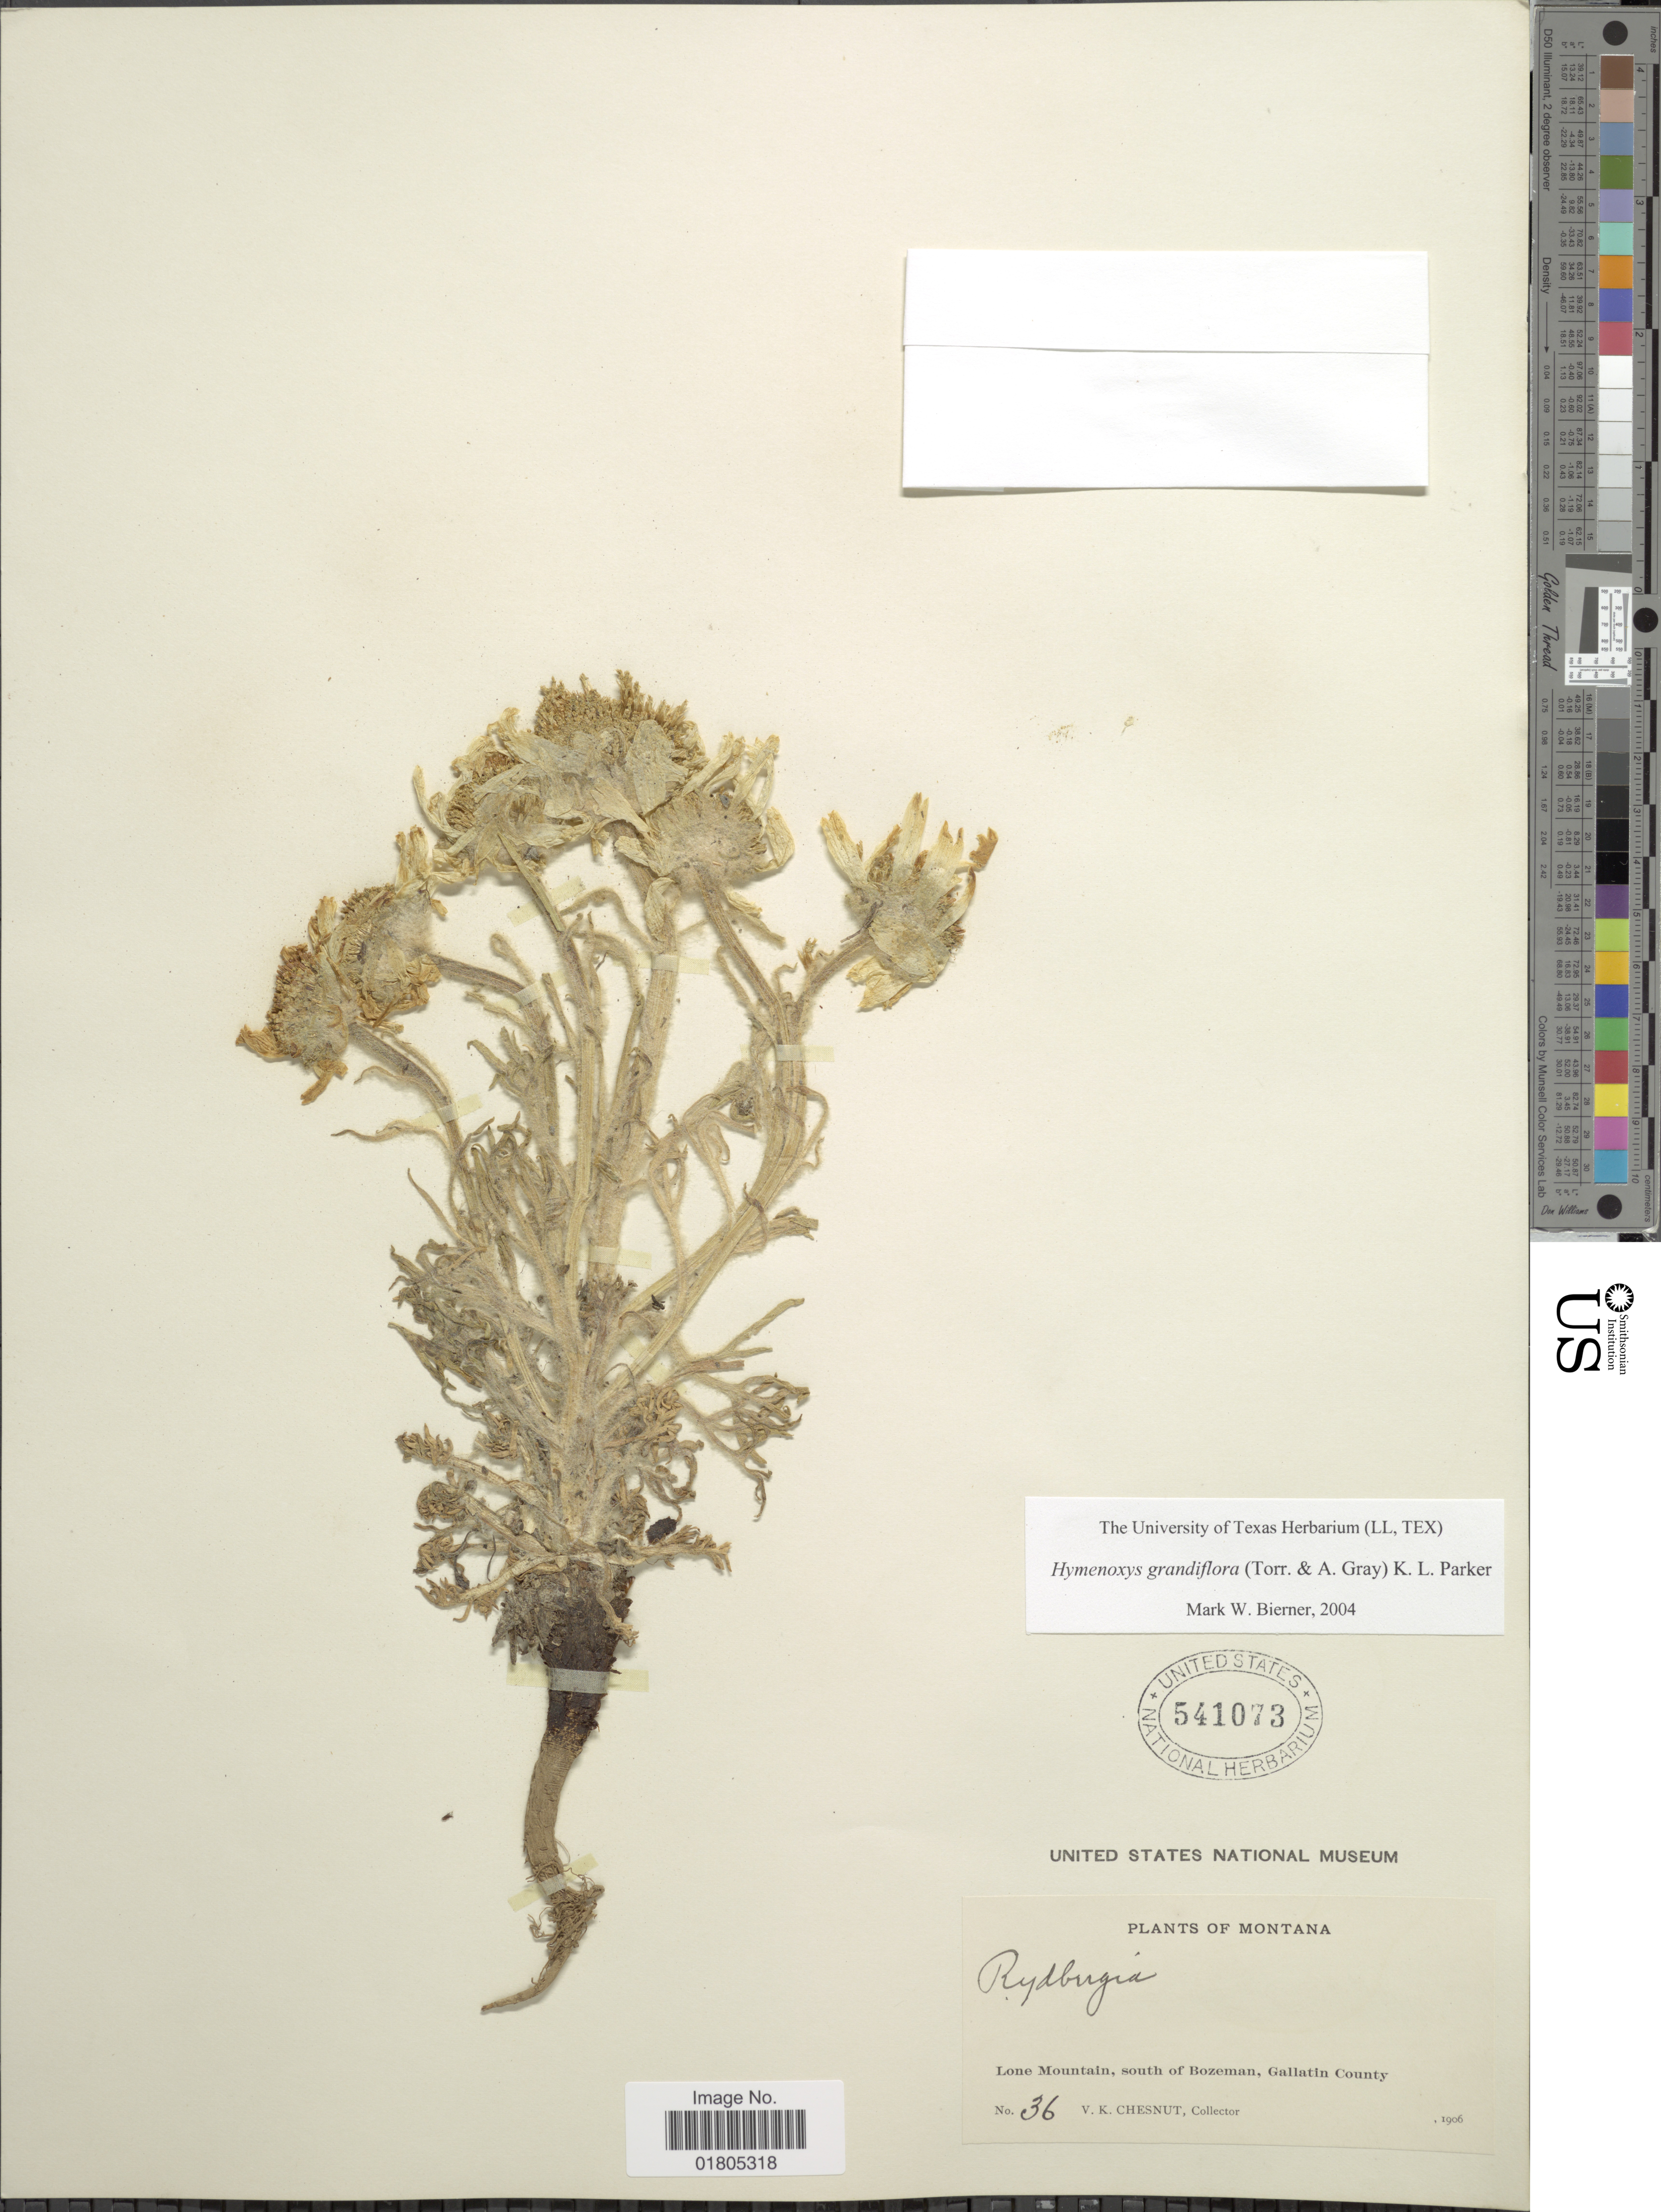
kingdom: Plantae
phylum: Tracheophyta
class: Magnoliopsida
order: Asterales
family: Asteraceae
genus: Actinea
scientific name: Actinea grandiflora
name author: (Torr. & A. Gray) Kuntze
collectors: V. Chesnut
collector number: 36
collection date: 1906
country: United States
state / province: Montana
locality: Lone Mountain, south of Bozeman, Gallatin County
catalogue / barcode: US 541073